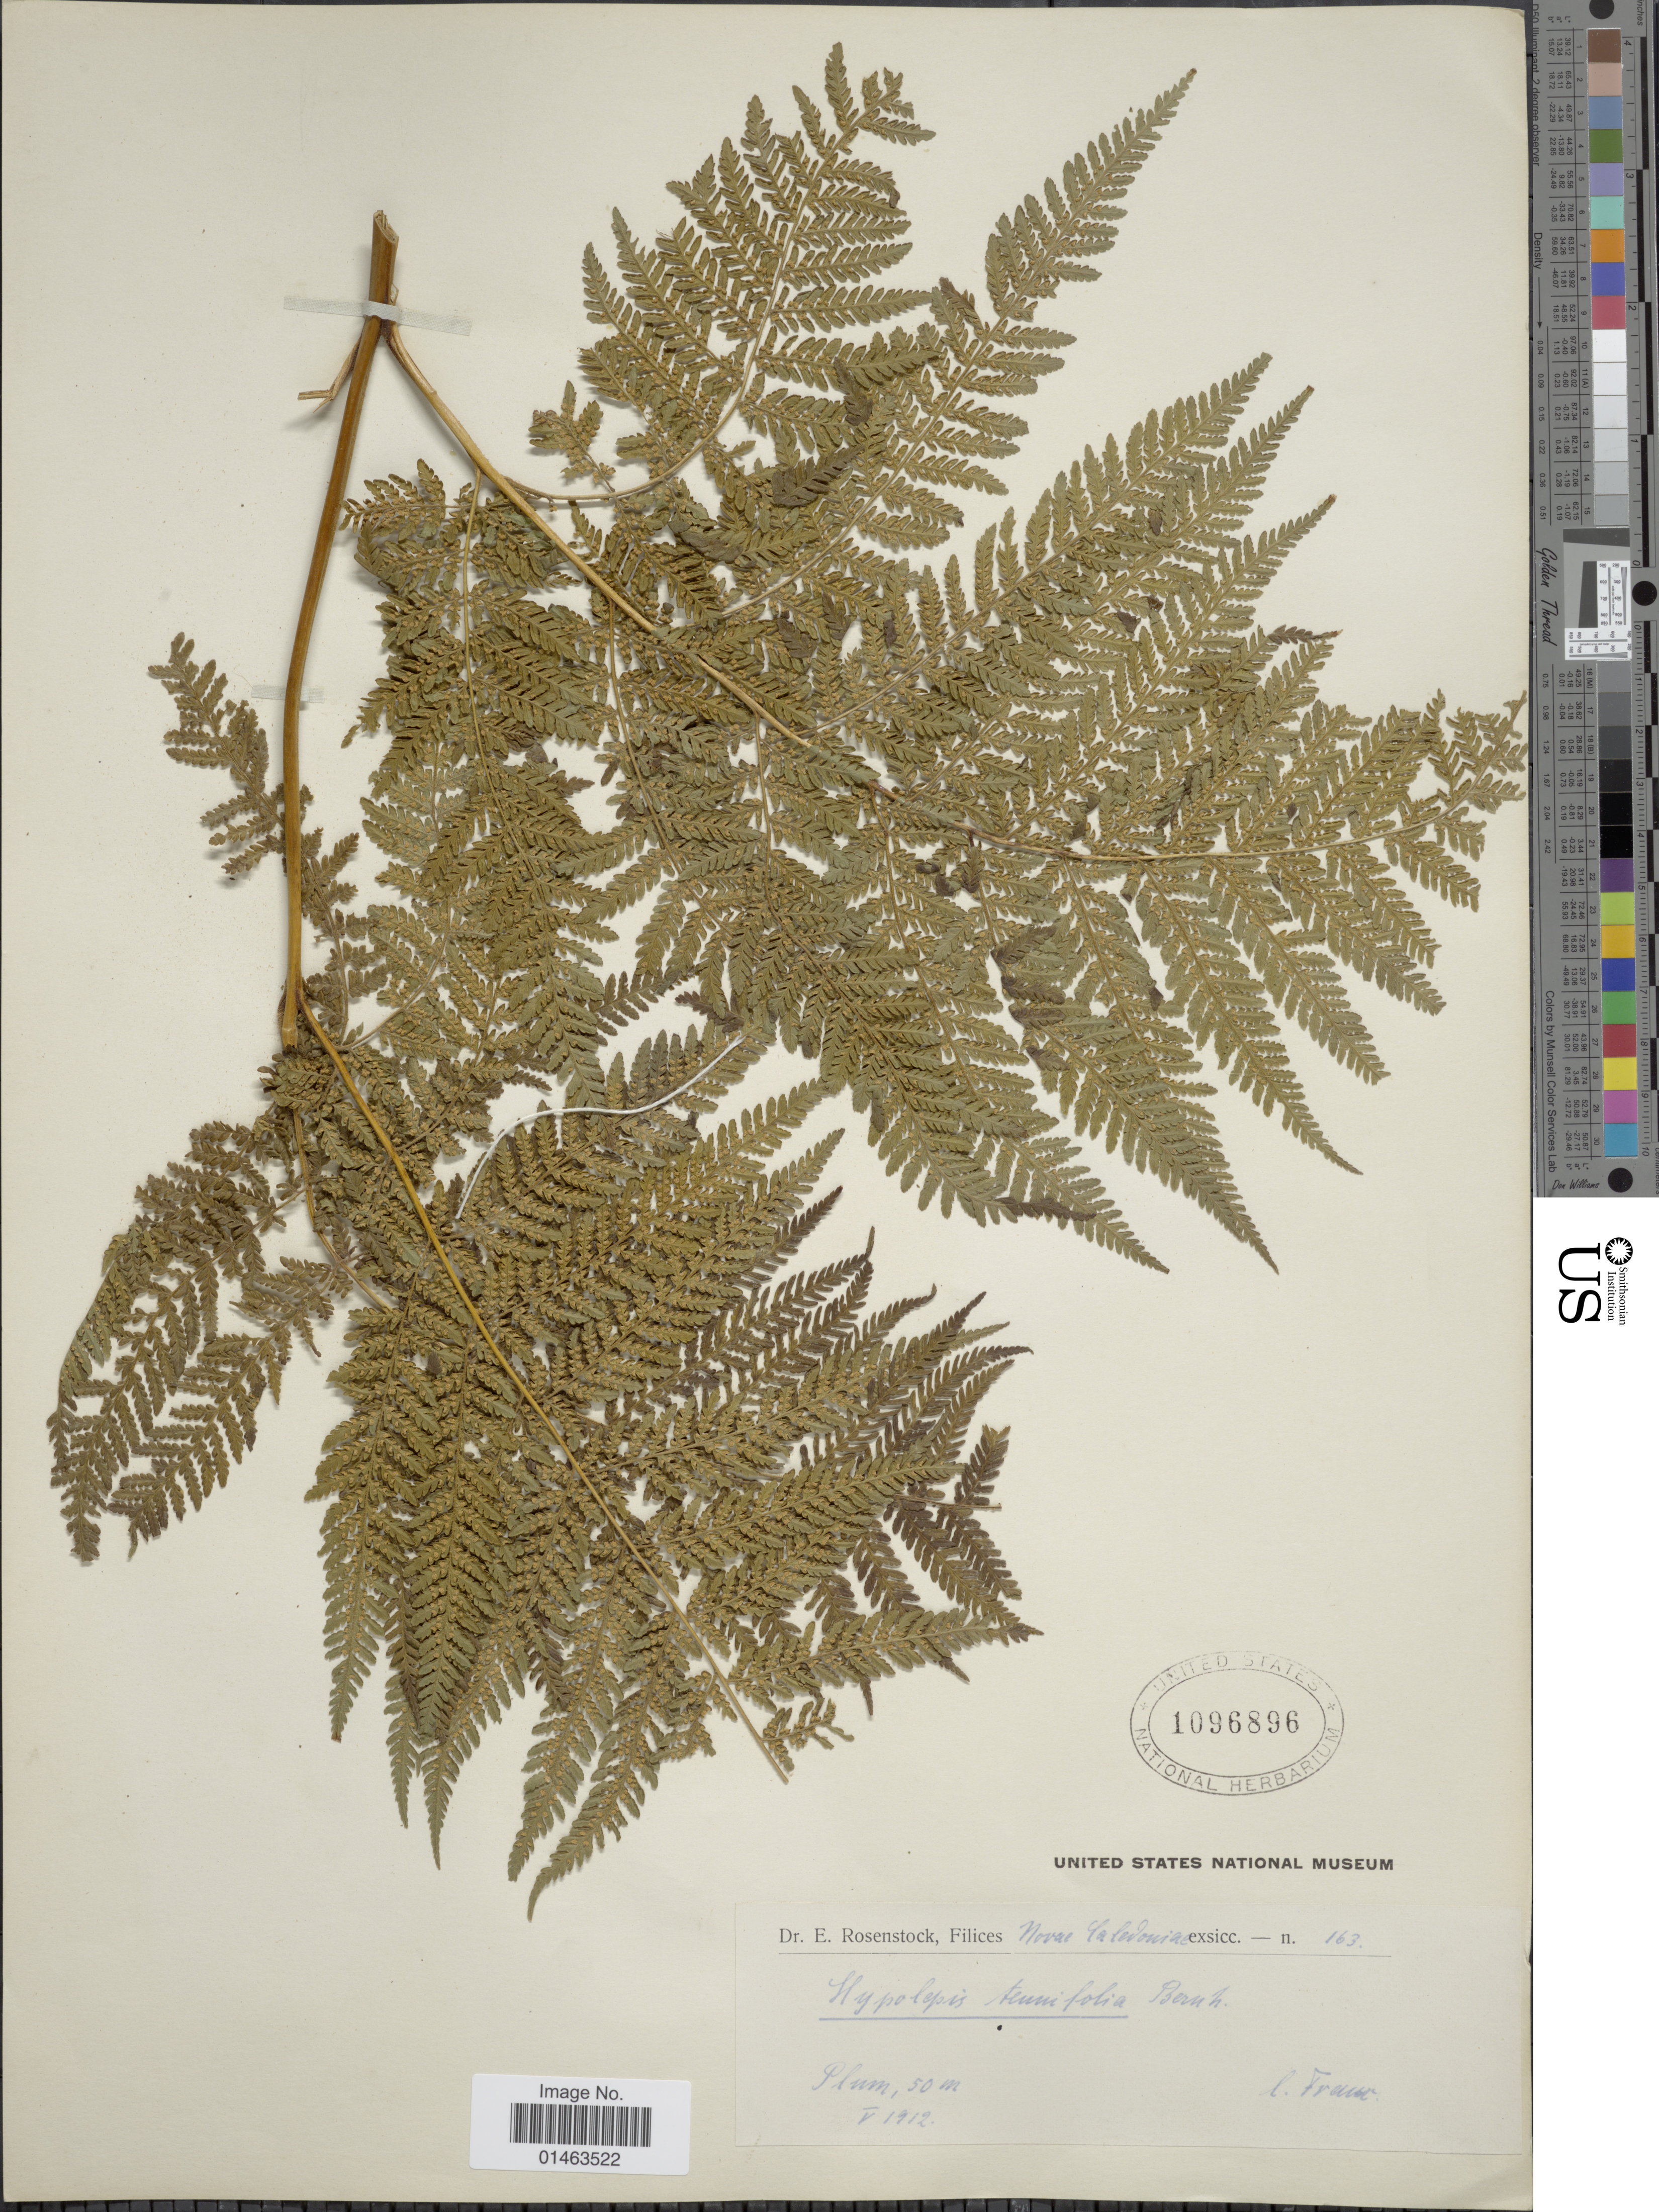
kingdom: Plantae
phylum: Tracheophyta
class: Polypodiopsida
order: Polypodiales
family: Dennstaedtiaceae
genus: Hypolepis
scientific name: Hypolepis tenuifolia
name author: (G. Forst.) Bernh.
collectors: Franc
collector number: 163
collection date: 1912-05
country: New Caledonia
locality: Plum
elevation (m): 50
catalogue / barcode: US 1096896